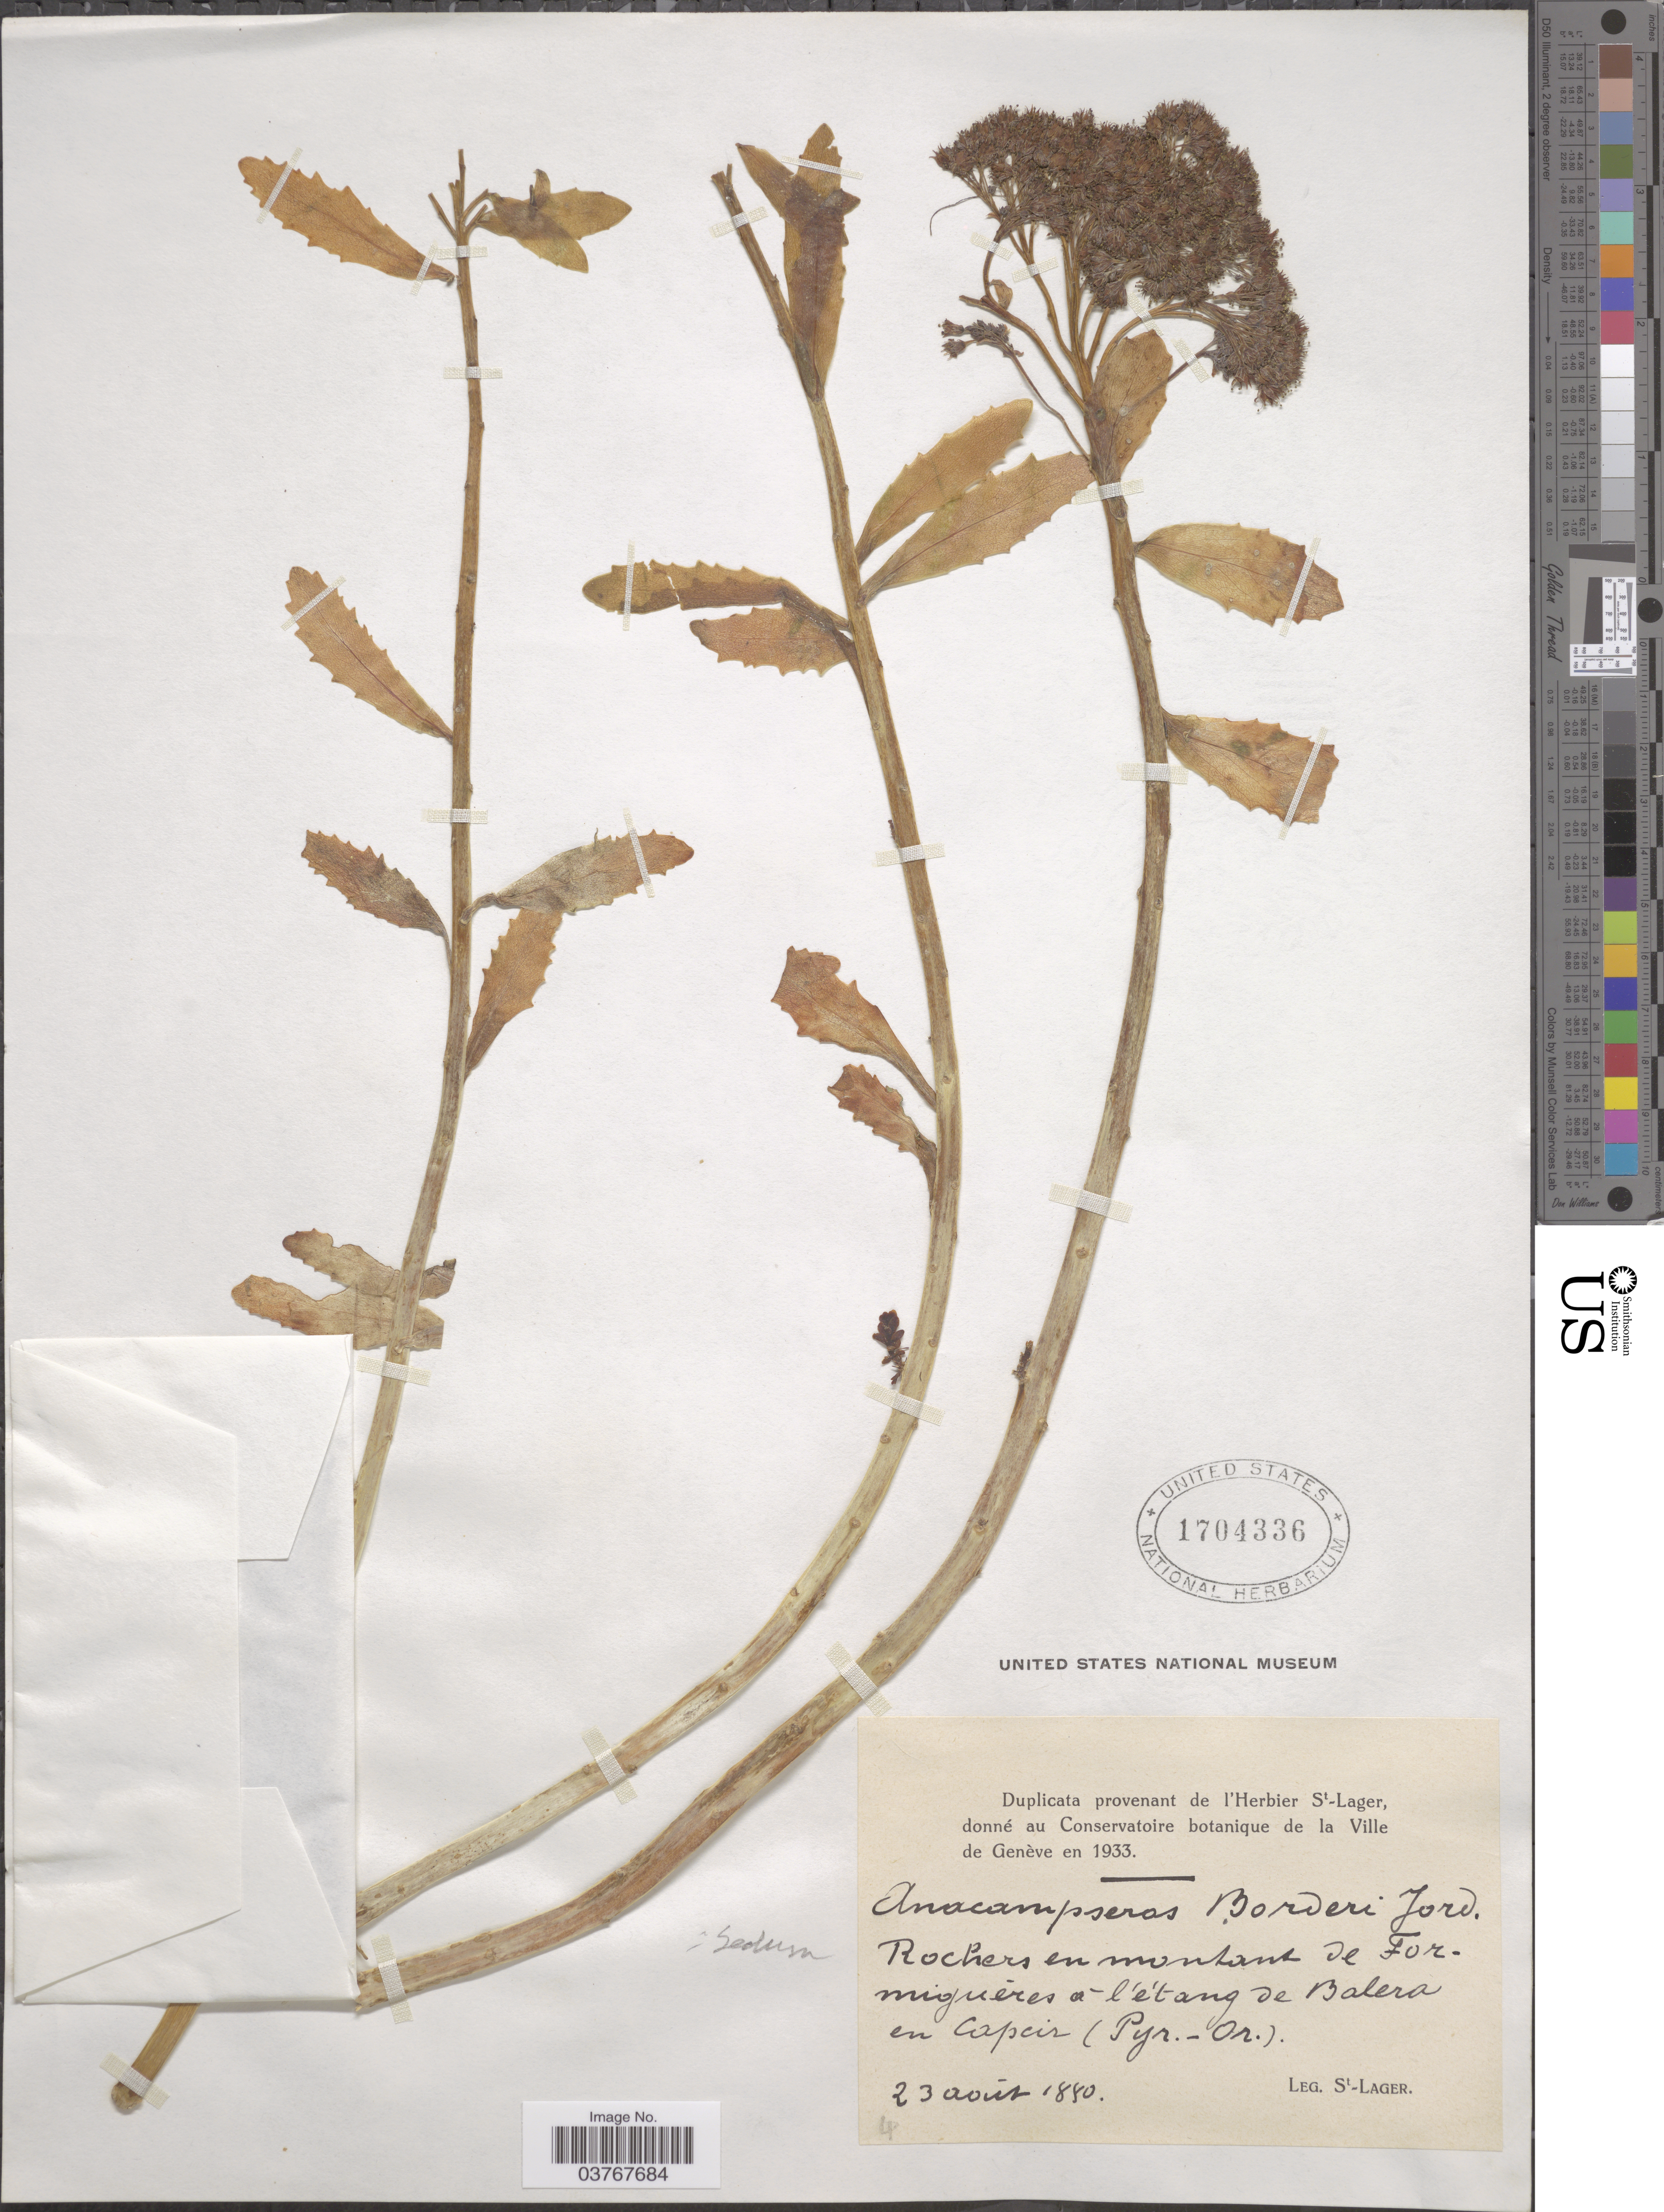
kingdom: Plantae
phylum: Tracheophyta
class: Magnoliopsida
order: Saxifragales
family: Crassulaceae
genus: Sedum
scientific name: Sedum borderi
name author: A. Chev.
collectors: -. St. Lager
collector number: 4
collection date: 1880-08-23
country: France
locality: Rochers en montane de Formignēres a l'etang de Balera en Capcir (Pyr.-Or.). [interpreted]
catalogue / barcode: US 1704336